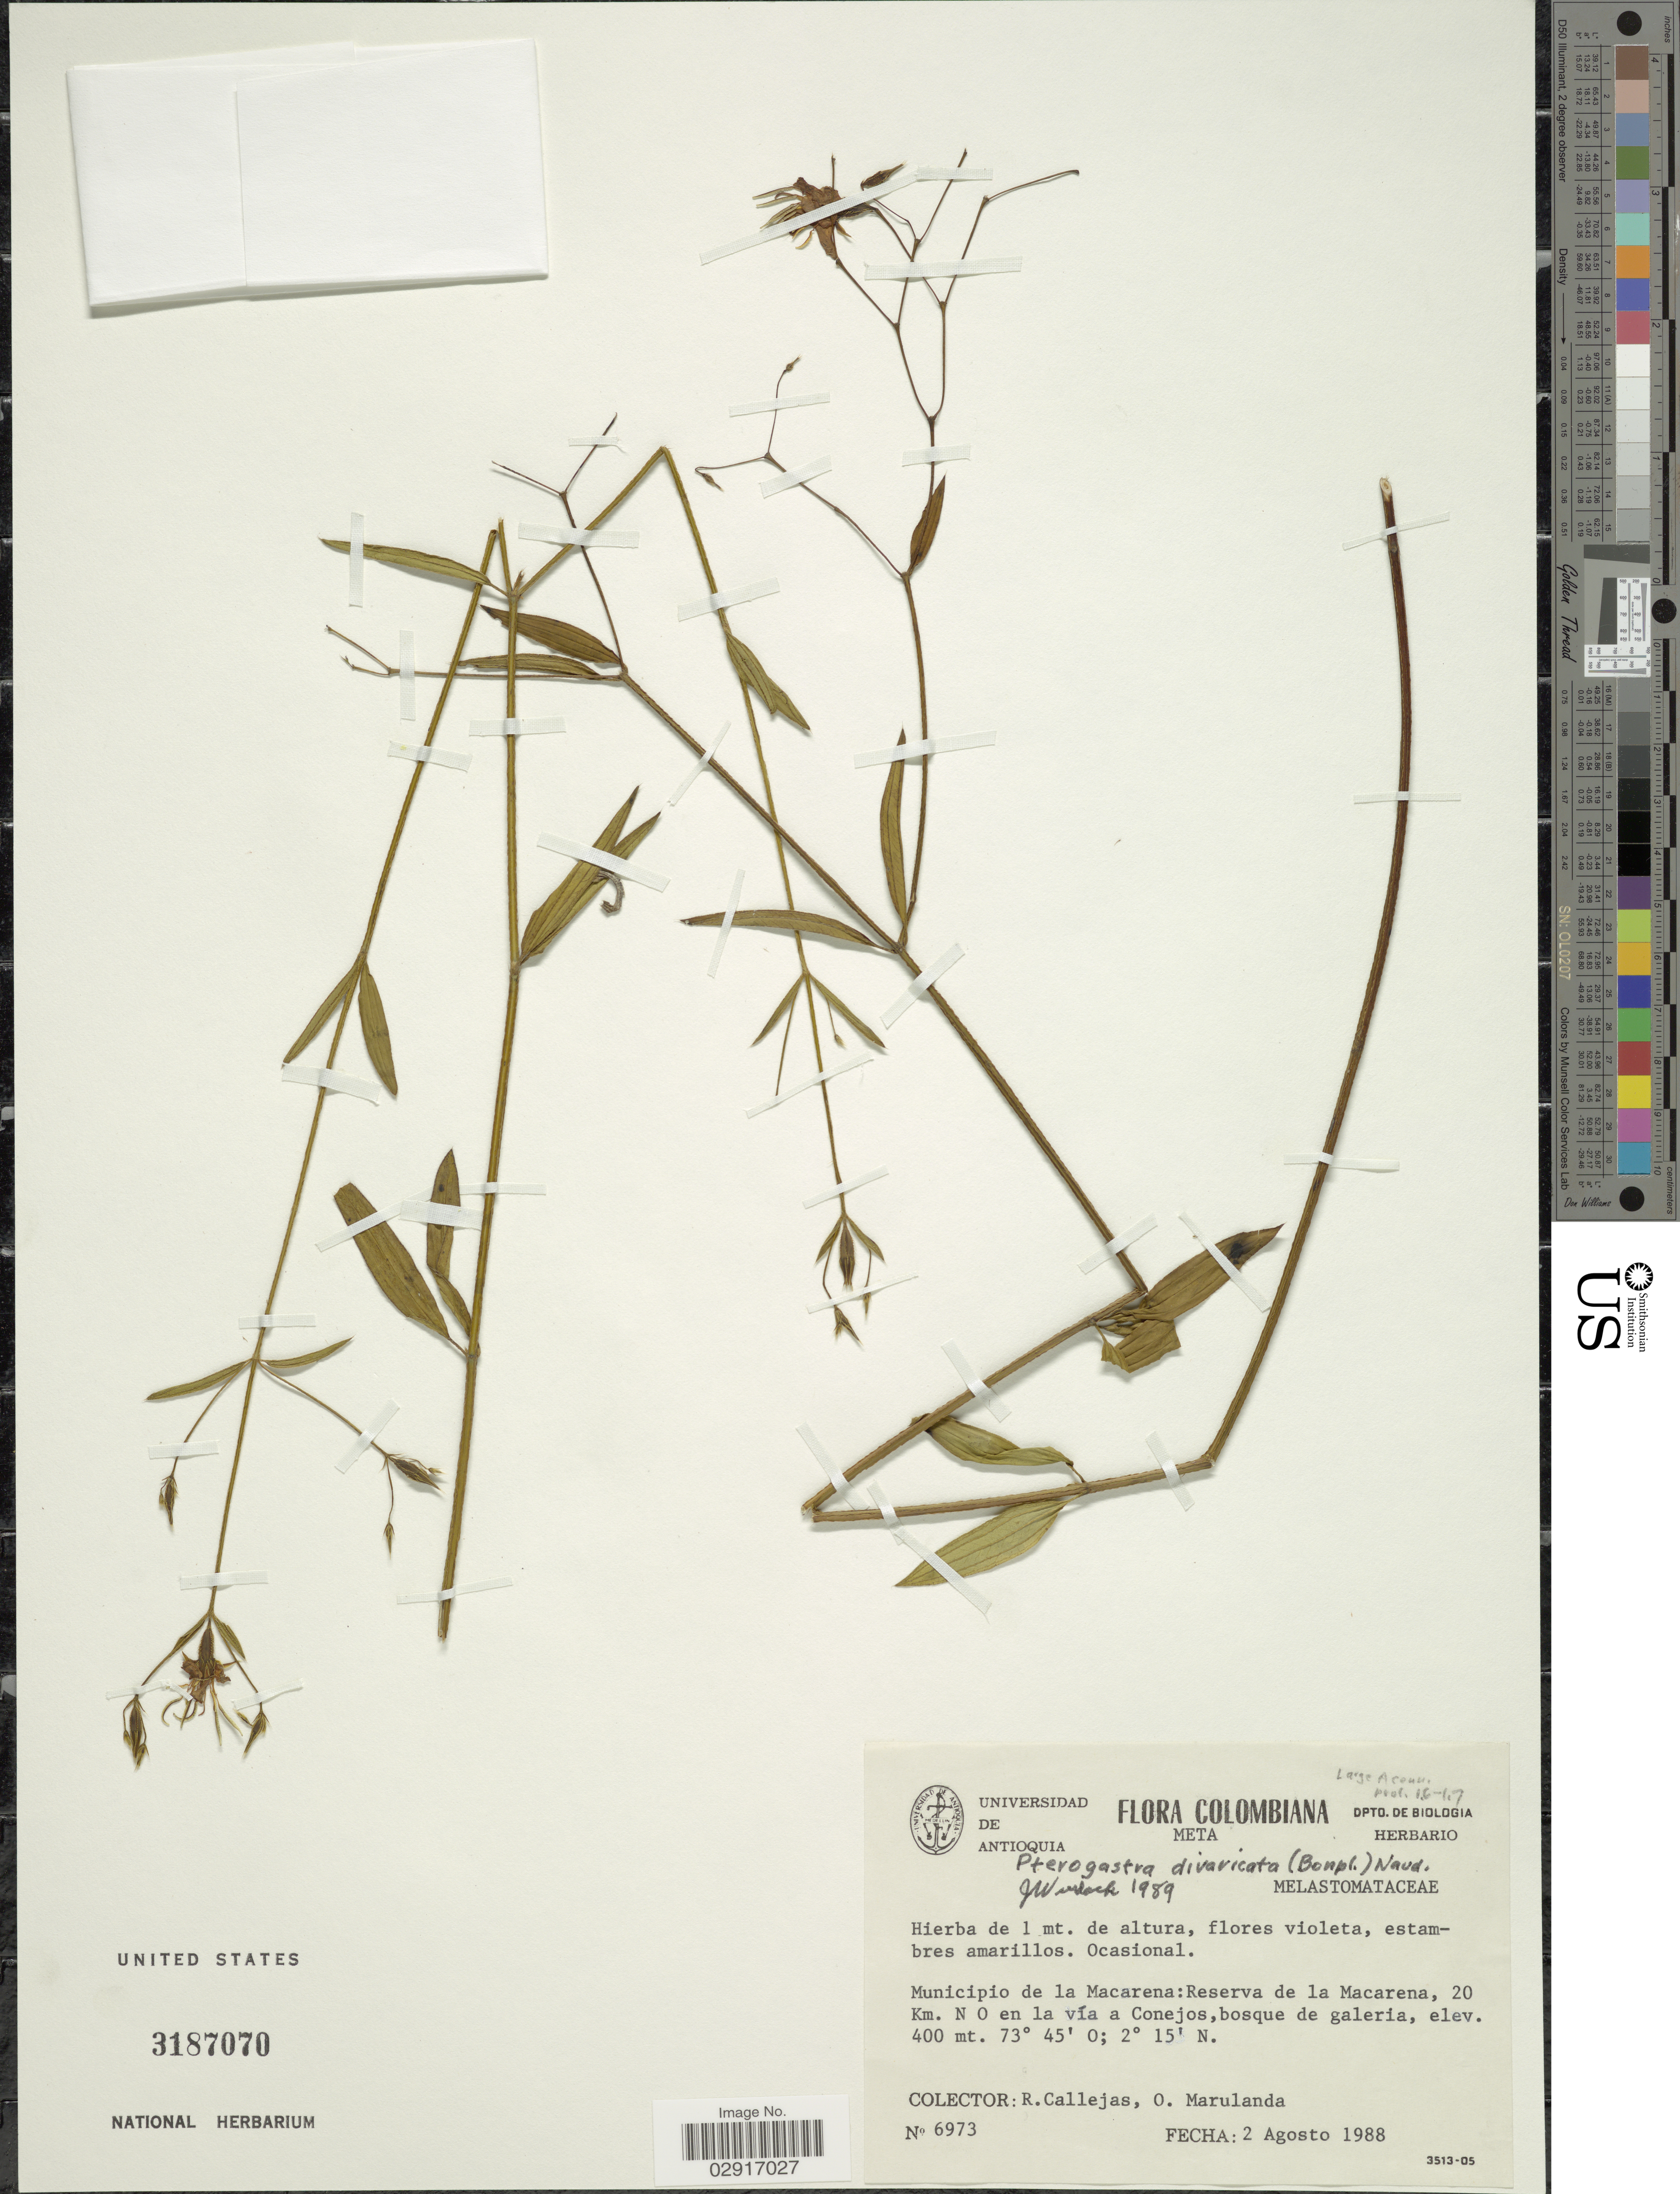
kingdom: Plantae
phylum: Tracheophyta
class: Magnoliopsida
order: Myrtales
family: Melastomataceae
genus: Pterogastra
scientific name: Pterogastra divaricata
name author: (Bonpl.) Naudin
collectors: R. Callejas & O. Marulanda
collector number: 6973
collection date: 1988-08-02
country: Colombia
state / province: Meta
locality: Municipio de la Macarena: Reserva de la Macarena, 20 Km. N O en la vía a Conejos.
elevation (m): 400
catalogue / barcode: US 3187070